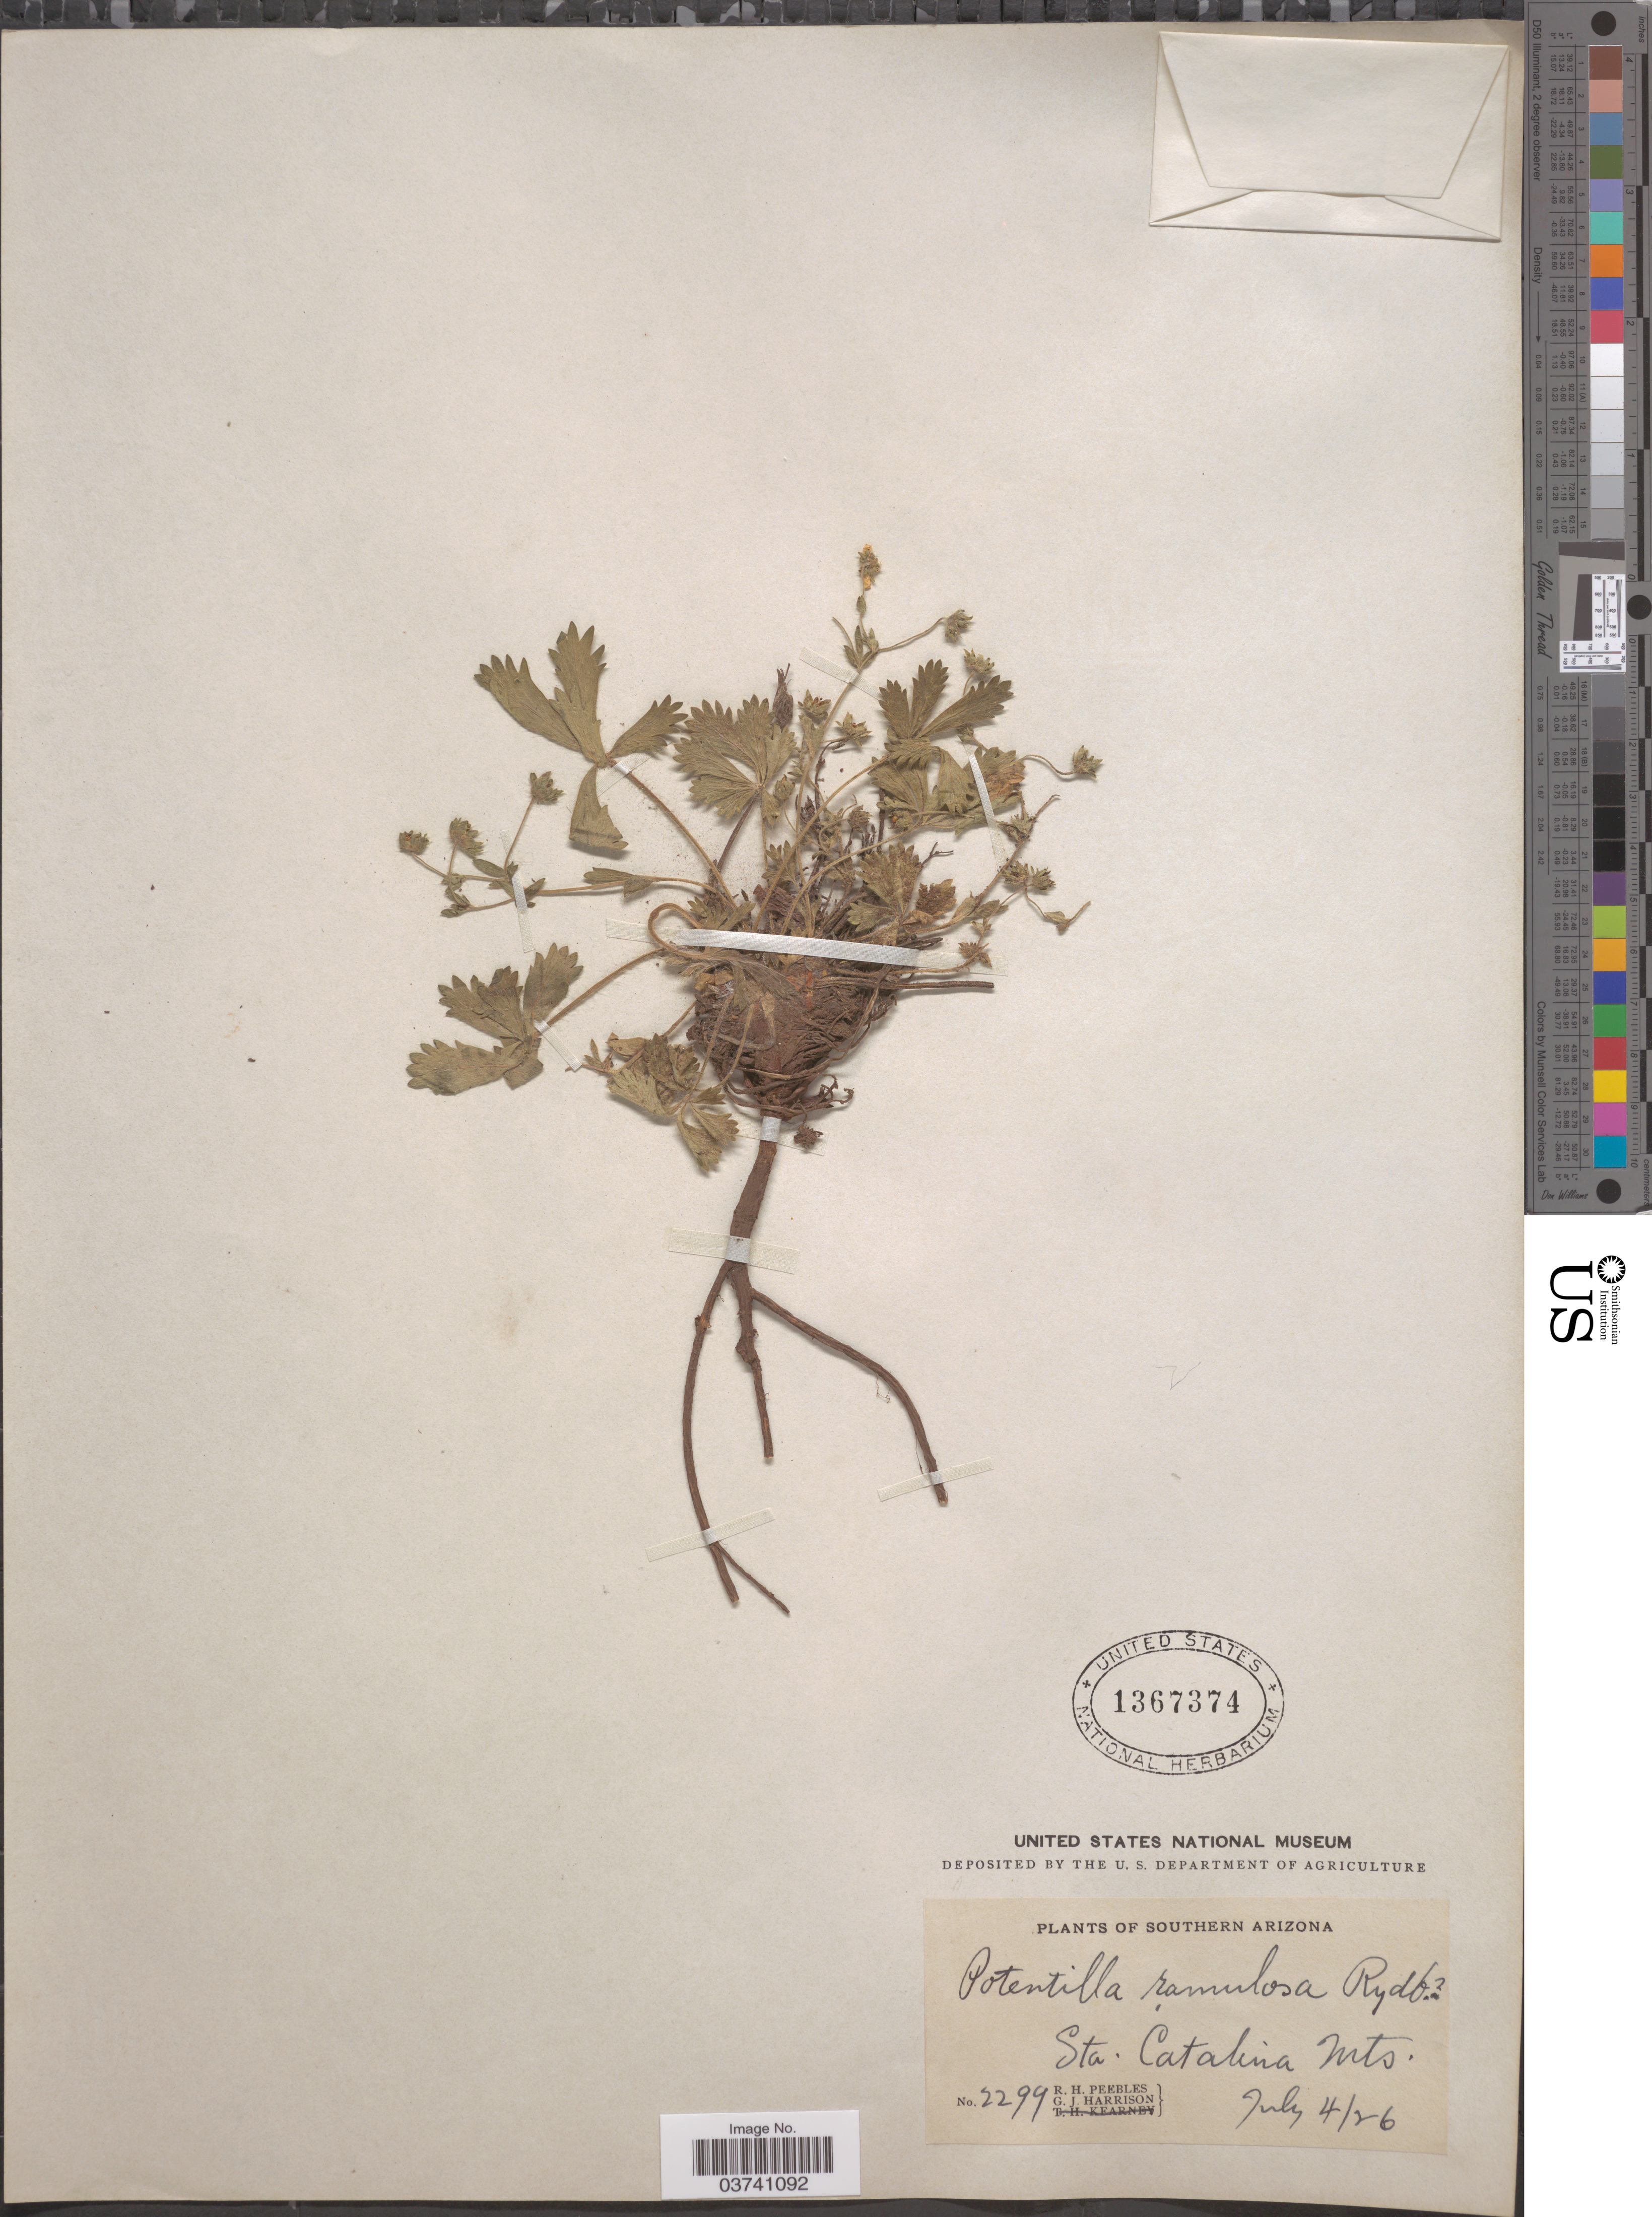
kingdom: Plantae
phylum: Tracheophyta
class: Magnoliopsida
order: Rosales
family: Rosaceae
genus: Potentilla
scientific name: Potentilla ramulosa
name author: Rydb.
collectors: R. H. Peebles & G. J. Harrison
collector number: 2299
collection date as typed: Transcribed d/m/y: 4/7/26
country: United States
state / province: Arizona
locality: Southern Arizona. Sta. Catalina Mts.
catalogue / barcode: US 1367374